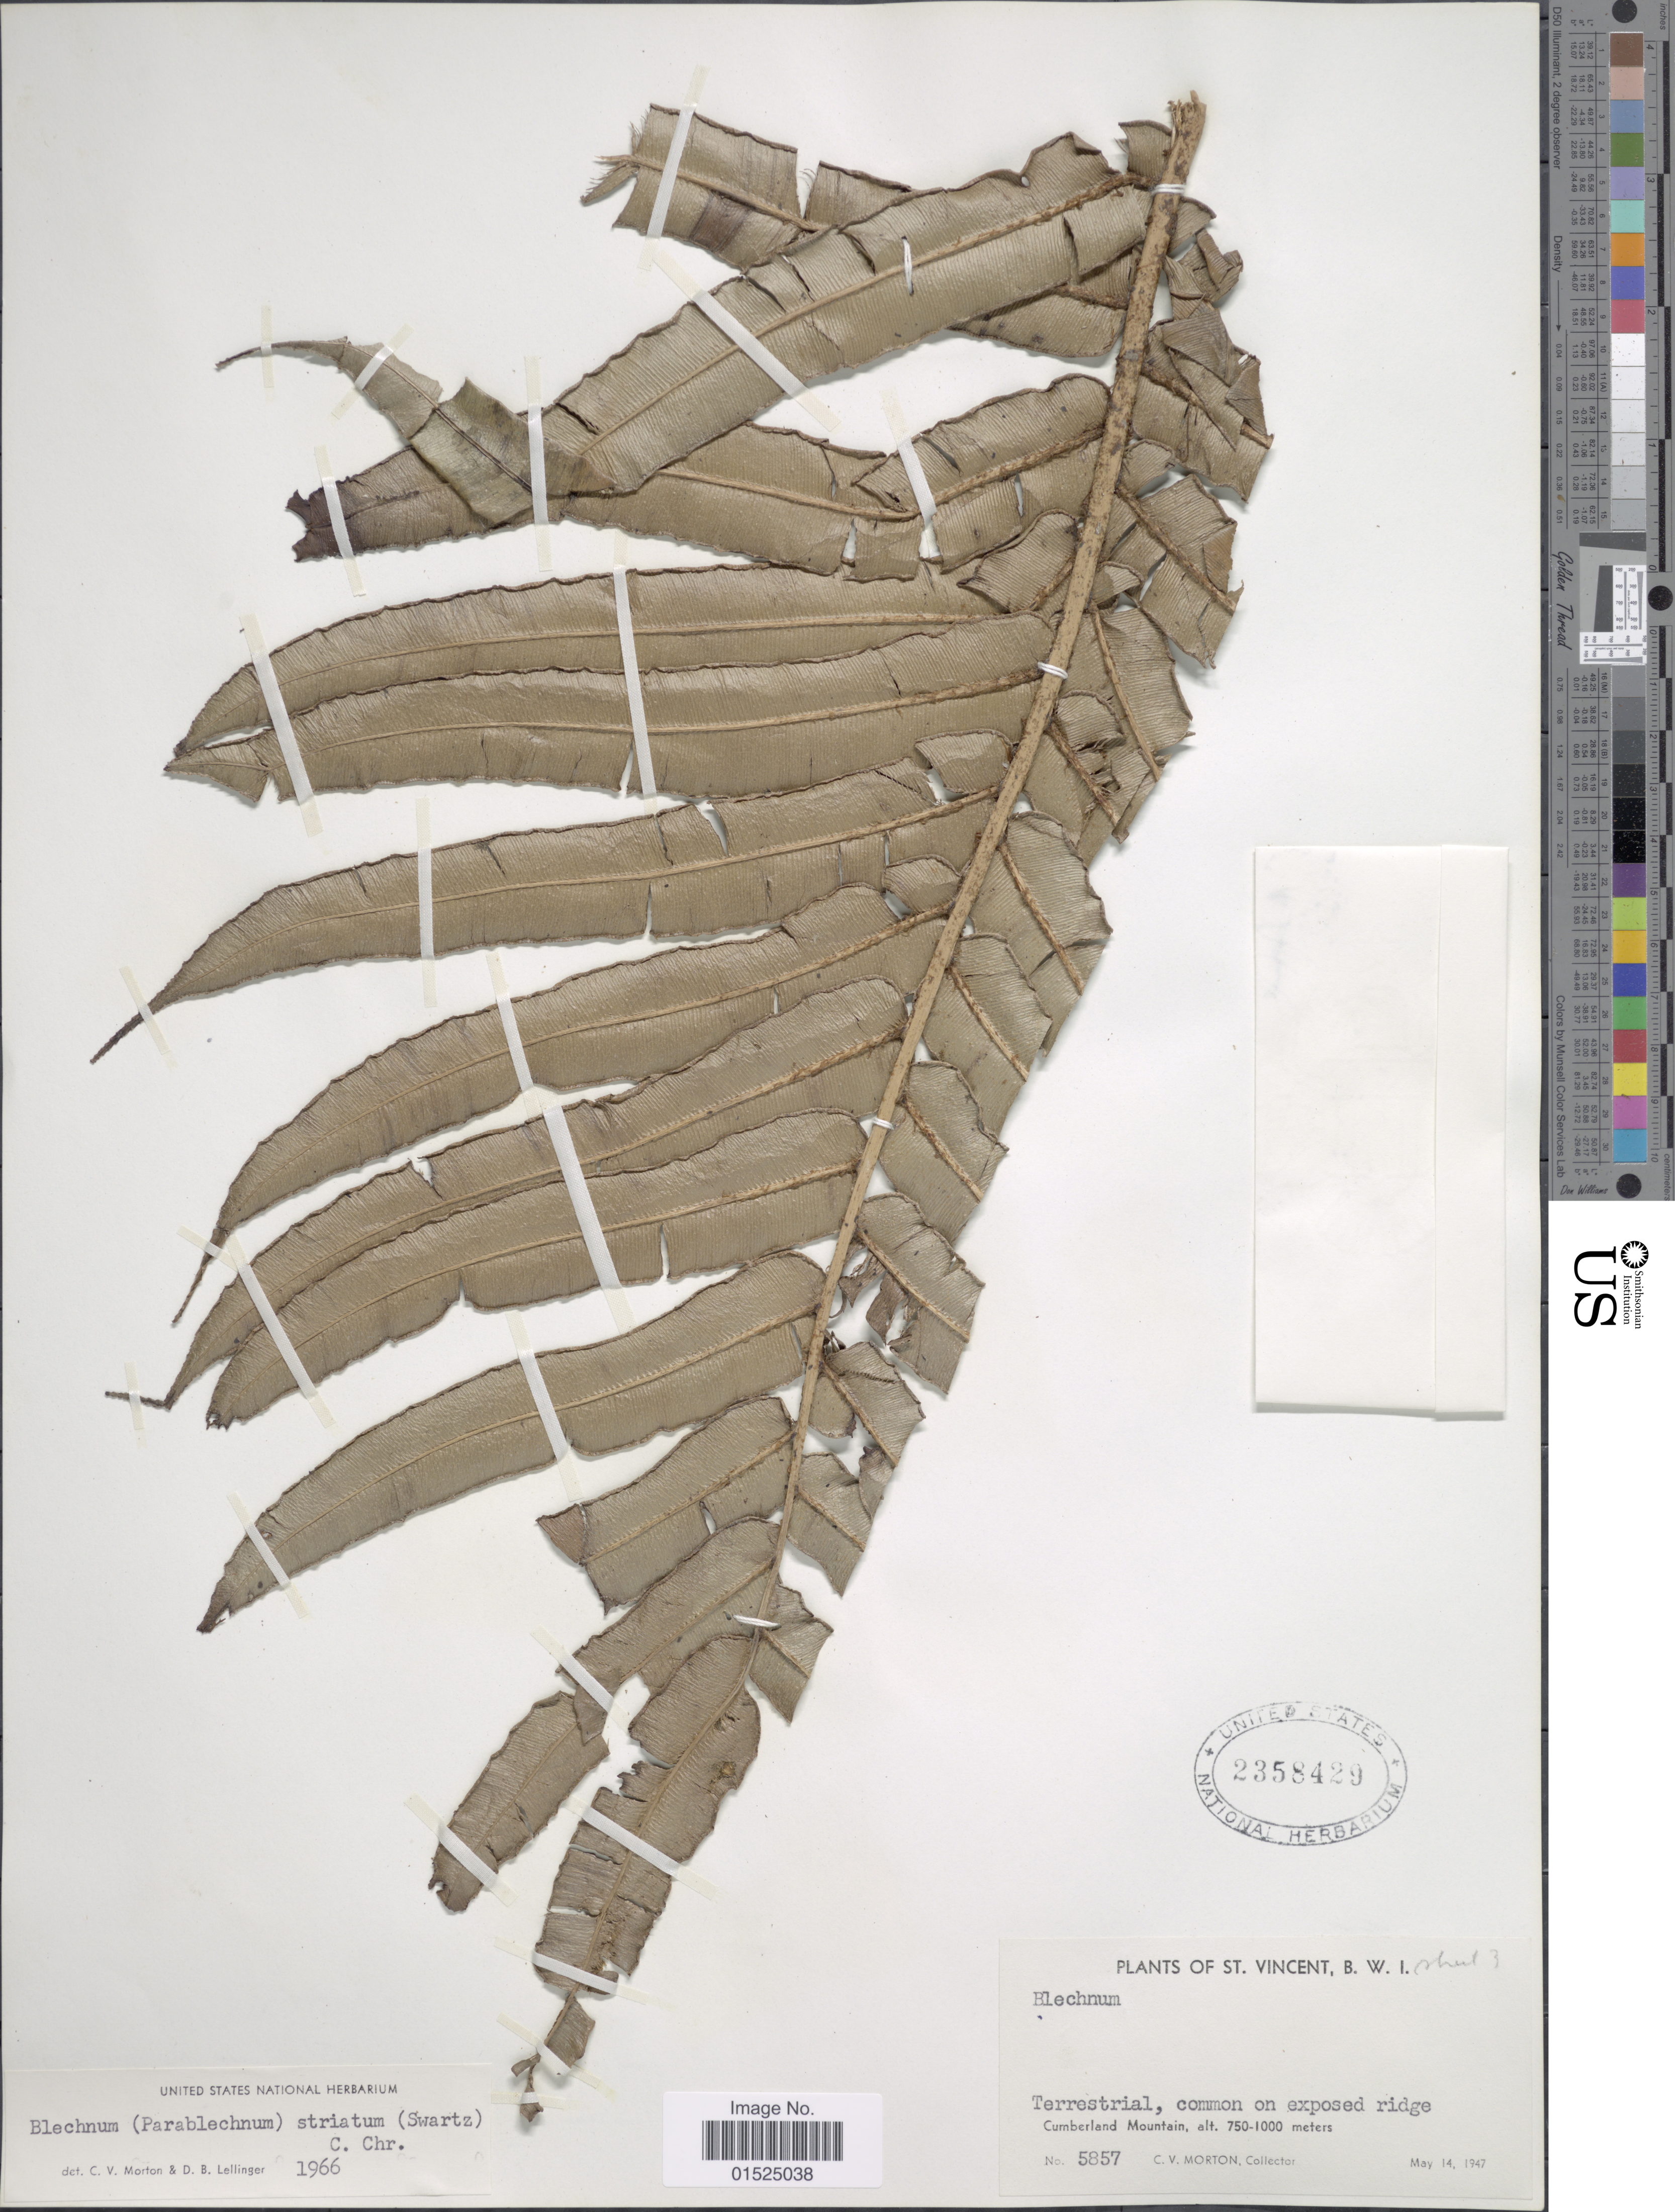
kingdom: Plantae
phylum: Tracheophyta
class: Polypodiopsida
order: Polypodiales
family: Blechnaceae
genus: Blechnum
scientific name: Blechnum ryanii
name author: Hieron.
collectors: C. V. Morton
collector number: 5857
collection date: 1947-05-14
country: St. Vincent - Grenadines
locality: Cumberland Mountain. St. Vincent B. W. I.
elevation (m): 750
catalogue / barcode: US 2358429